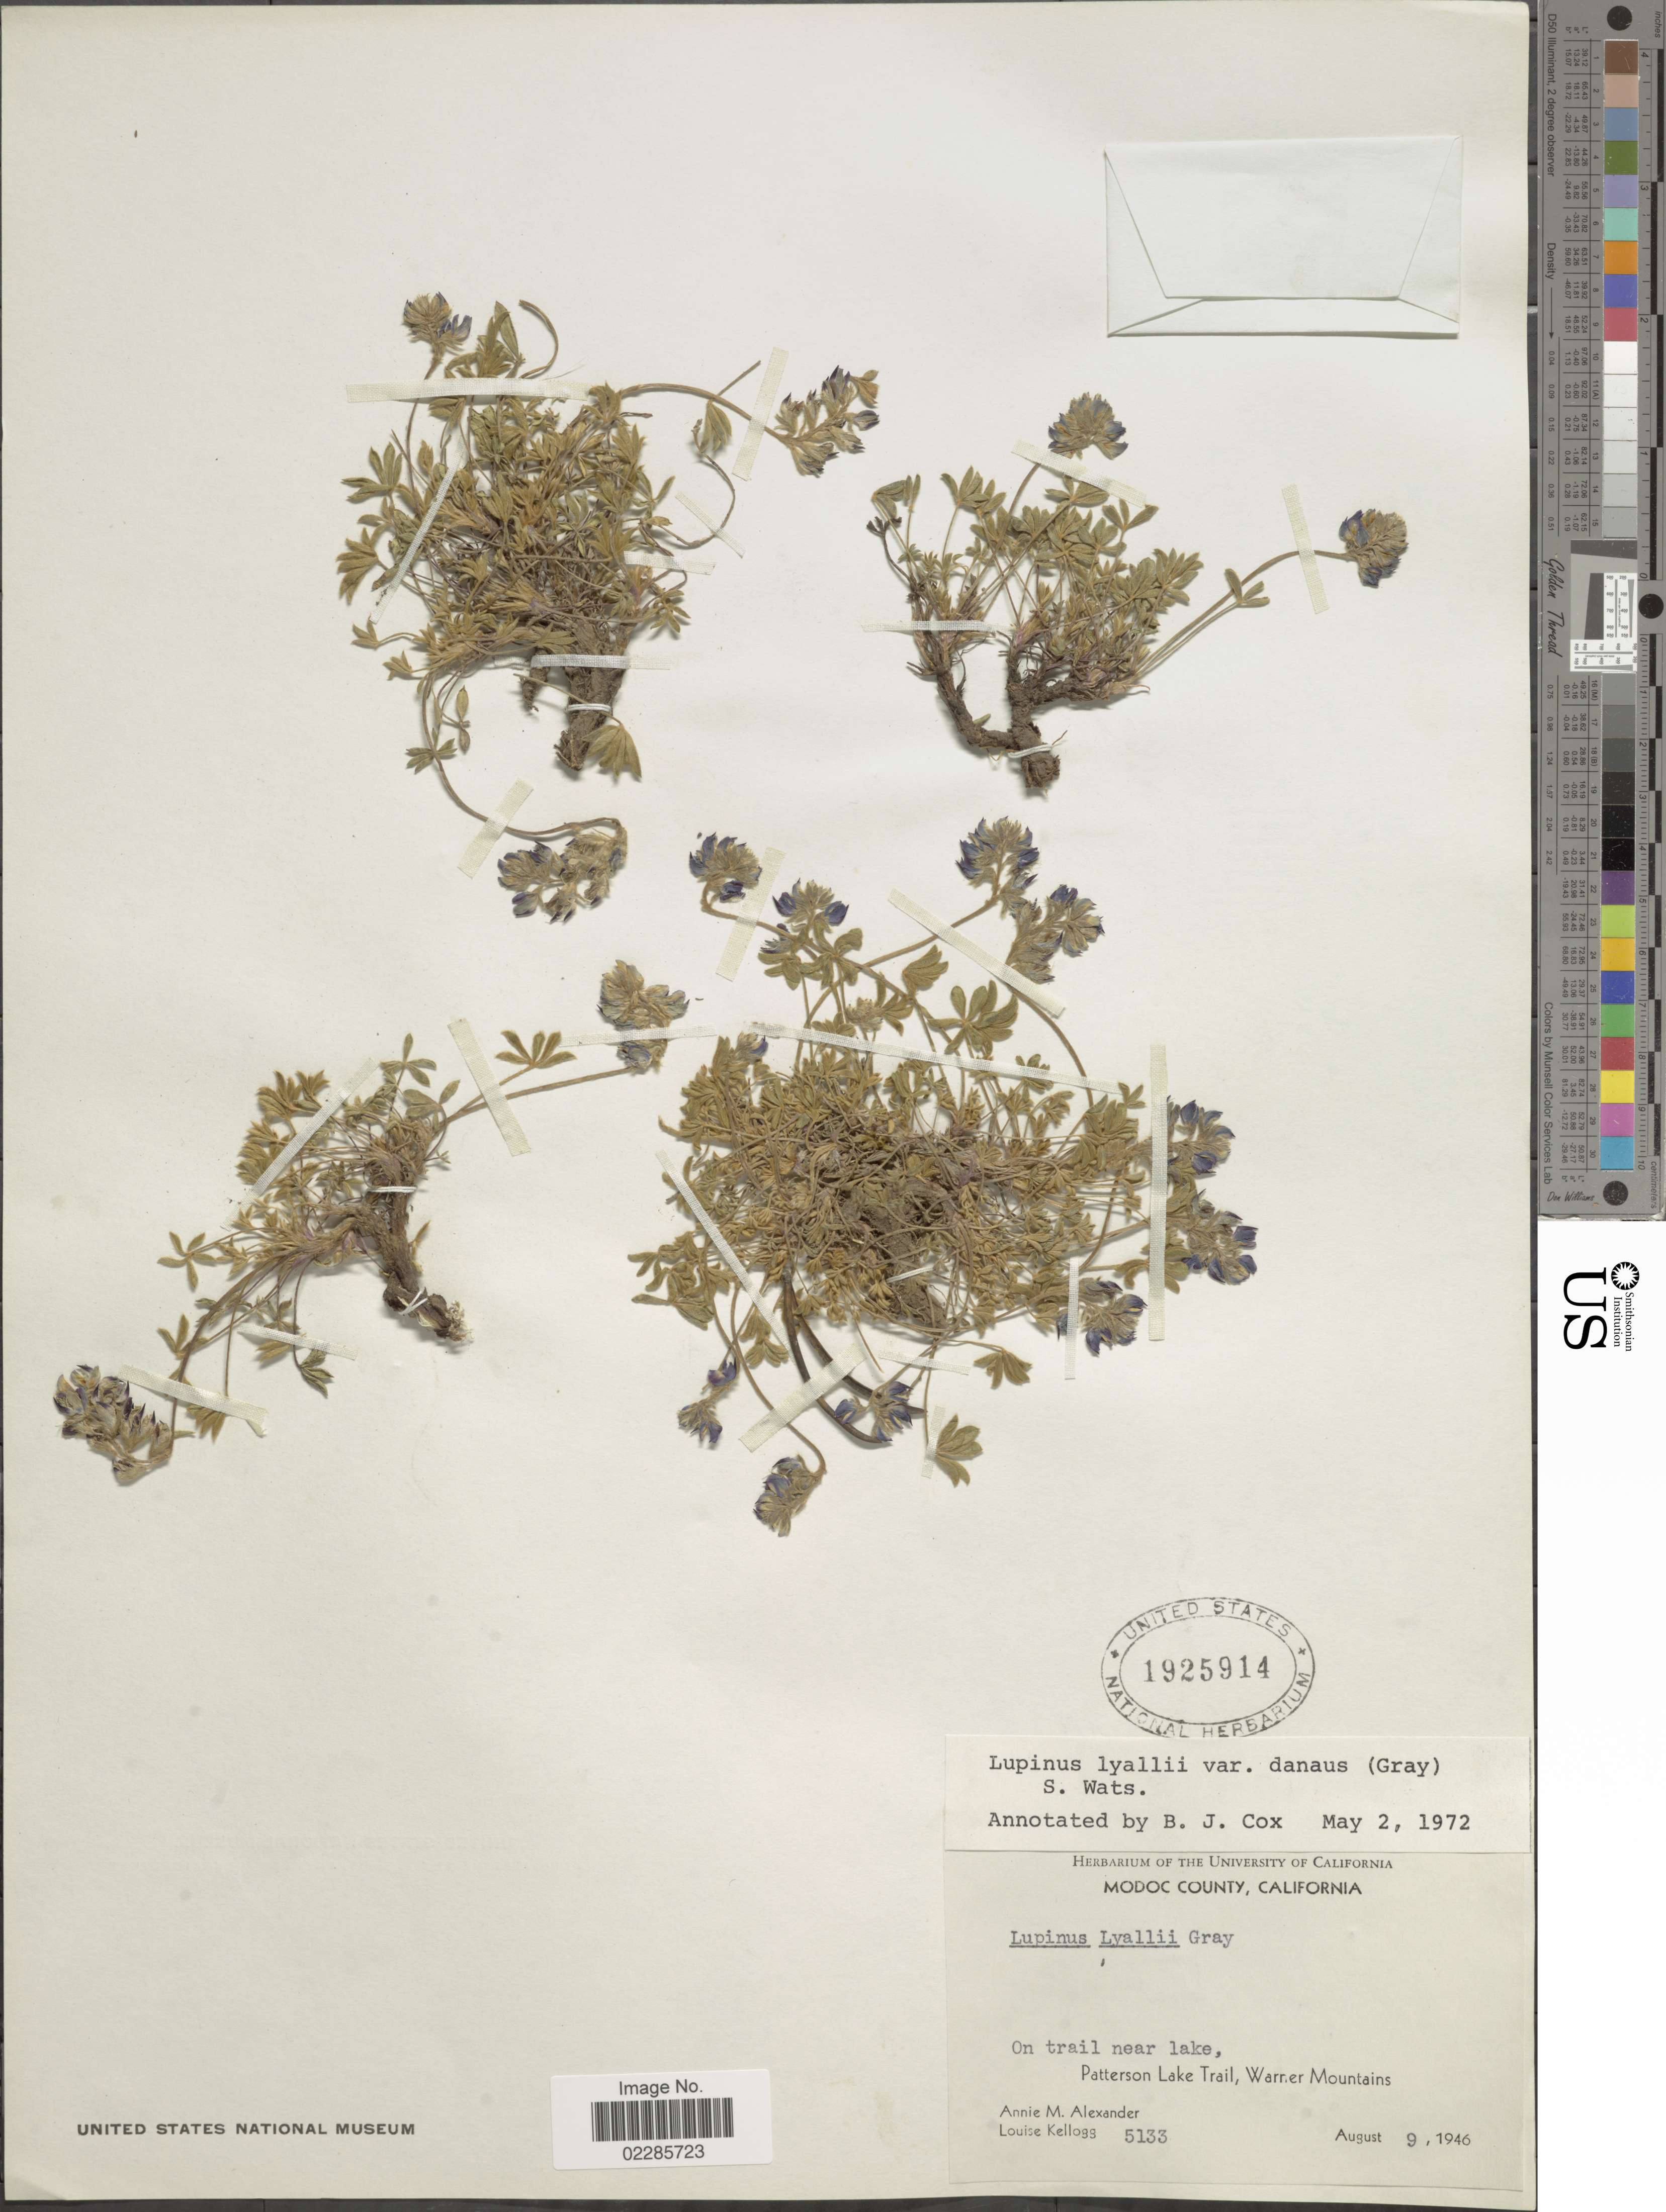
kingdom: Plantae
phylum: Tracheophyta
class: Magnoliopsida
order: Fabales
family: Fabaceae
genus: Lupinus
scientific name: Lupinus lyallii var. danaus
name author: (A. Gray) S. Watson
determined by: Cox, B. J.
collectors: A. M. Alexander & L. Kellogg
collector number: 5133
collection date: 1946-08-09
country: United States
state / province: California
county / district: Modoc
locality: Modoc CountyOn trail near lake, Patterson Lake Trail, Warner Mountains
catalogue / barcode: US 1925914